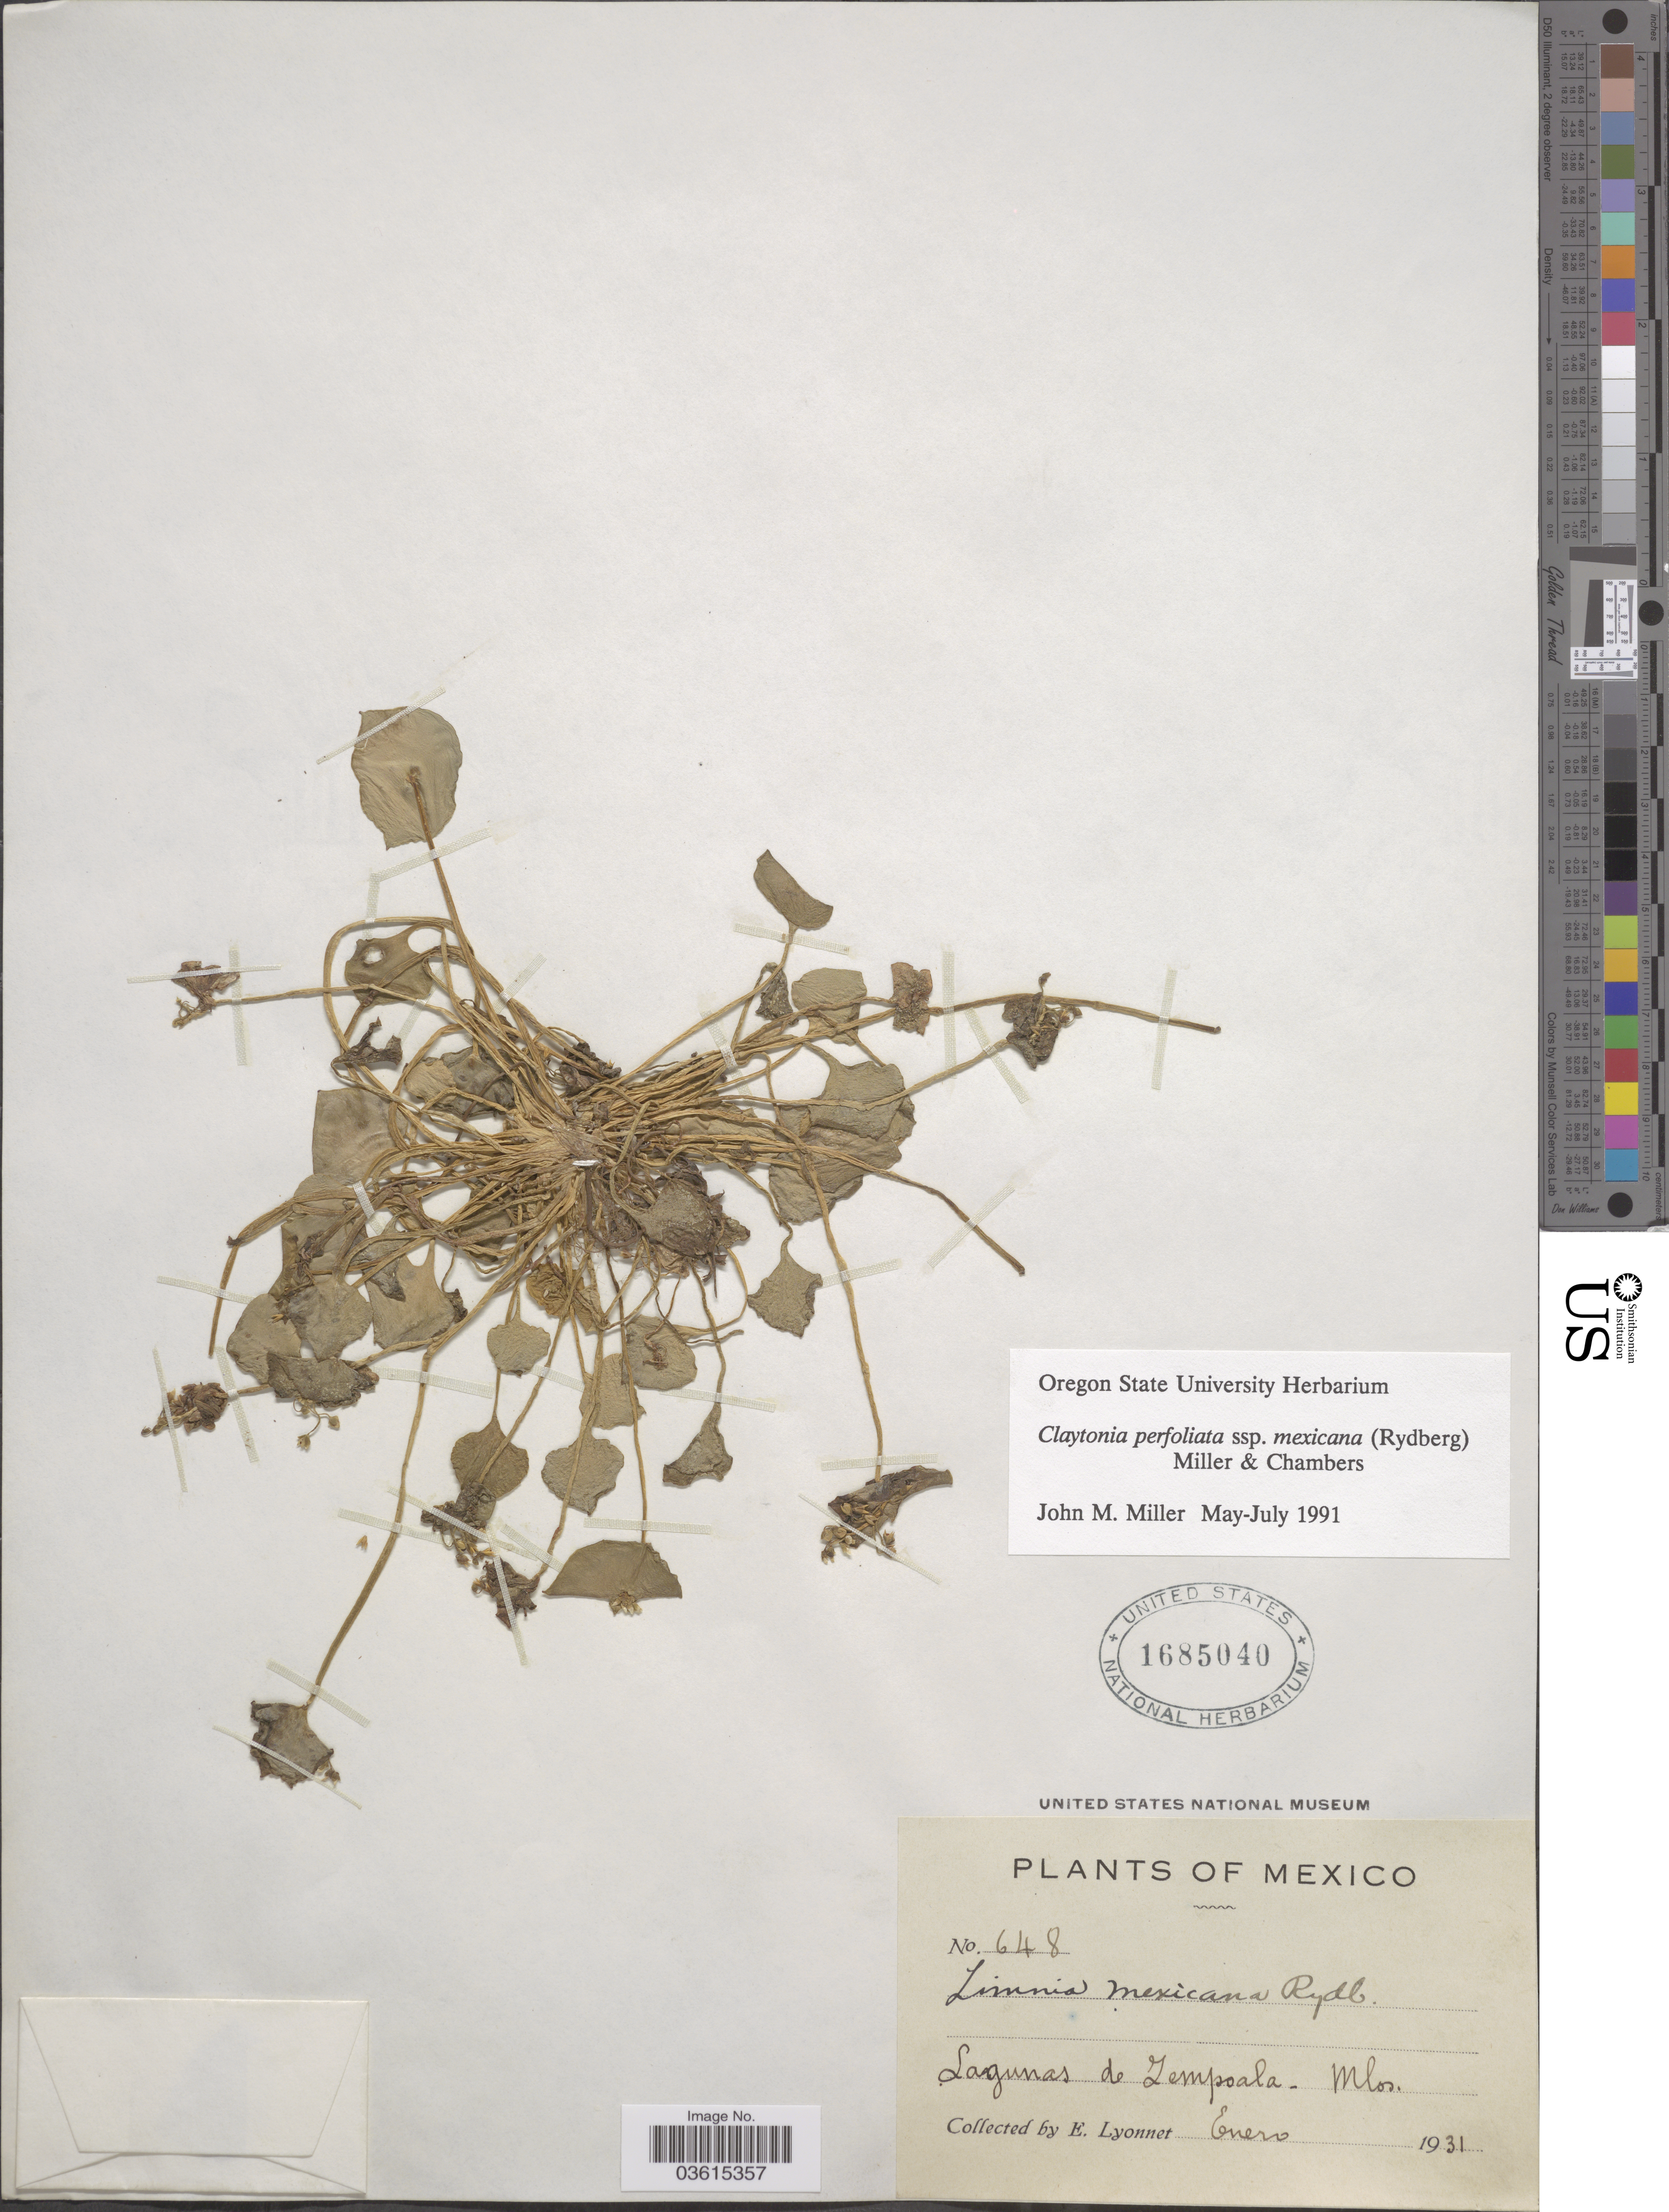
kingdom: Plantae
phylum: Tracheophyta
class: Magnoliopsida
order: Caryophyllales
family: Montiaceae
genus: Claytonia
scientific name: Claytonia perfoliata subsp. mexicana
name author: (Rydb.) Mill. & Chambers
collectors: E. Lyonnet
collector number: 648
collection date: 1931-01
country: Mexico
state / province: Morelos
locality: Lagunas de Zempoala.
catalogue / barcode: US 1685040